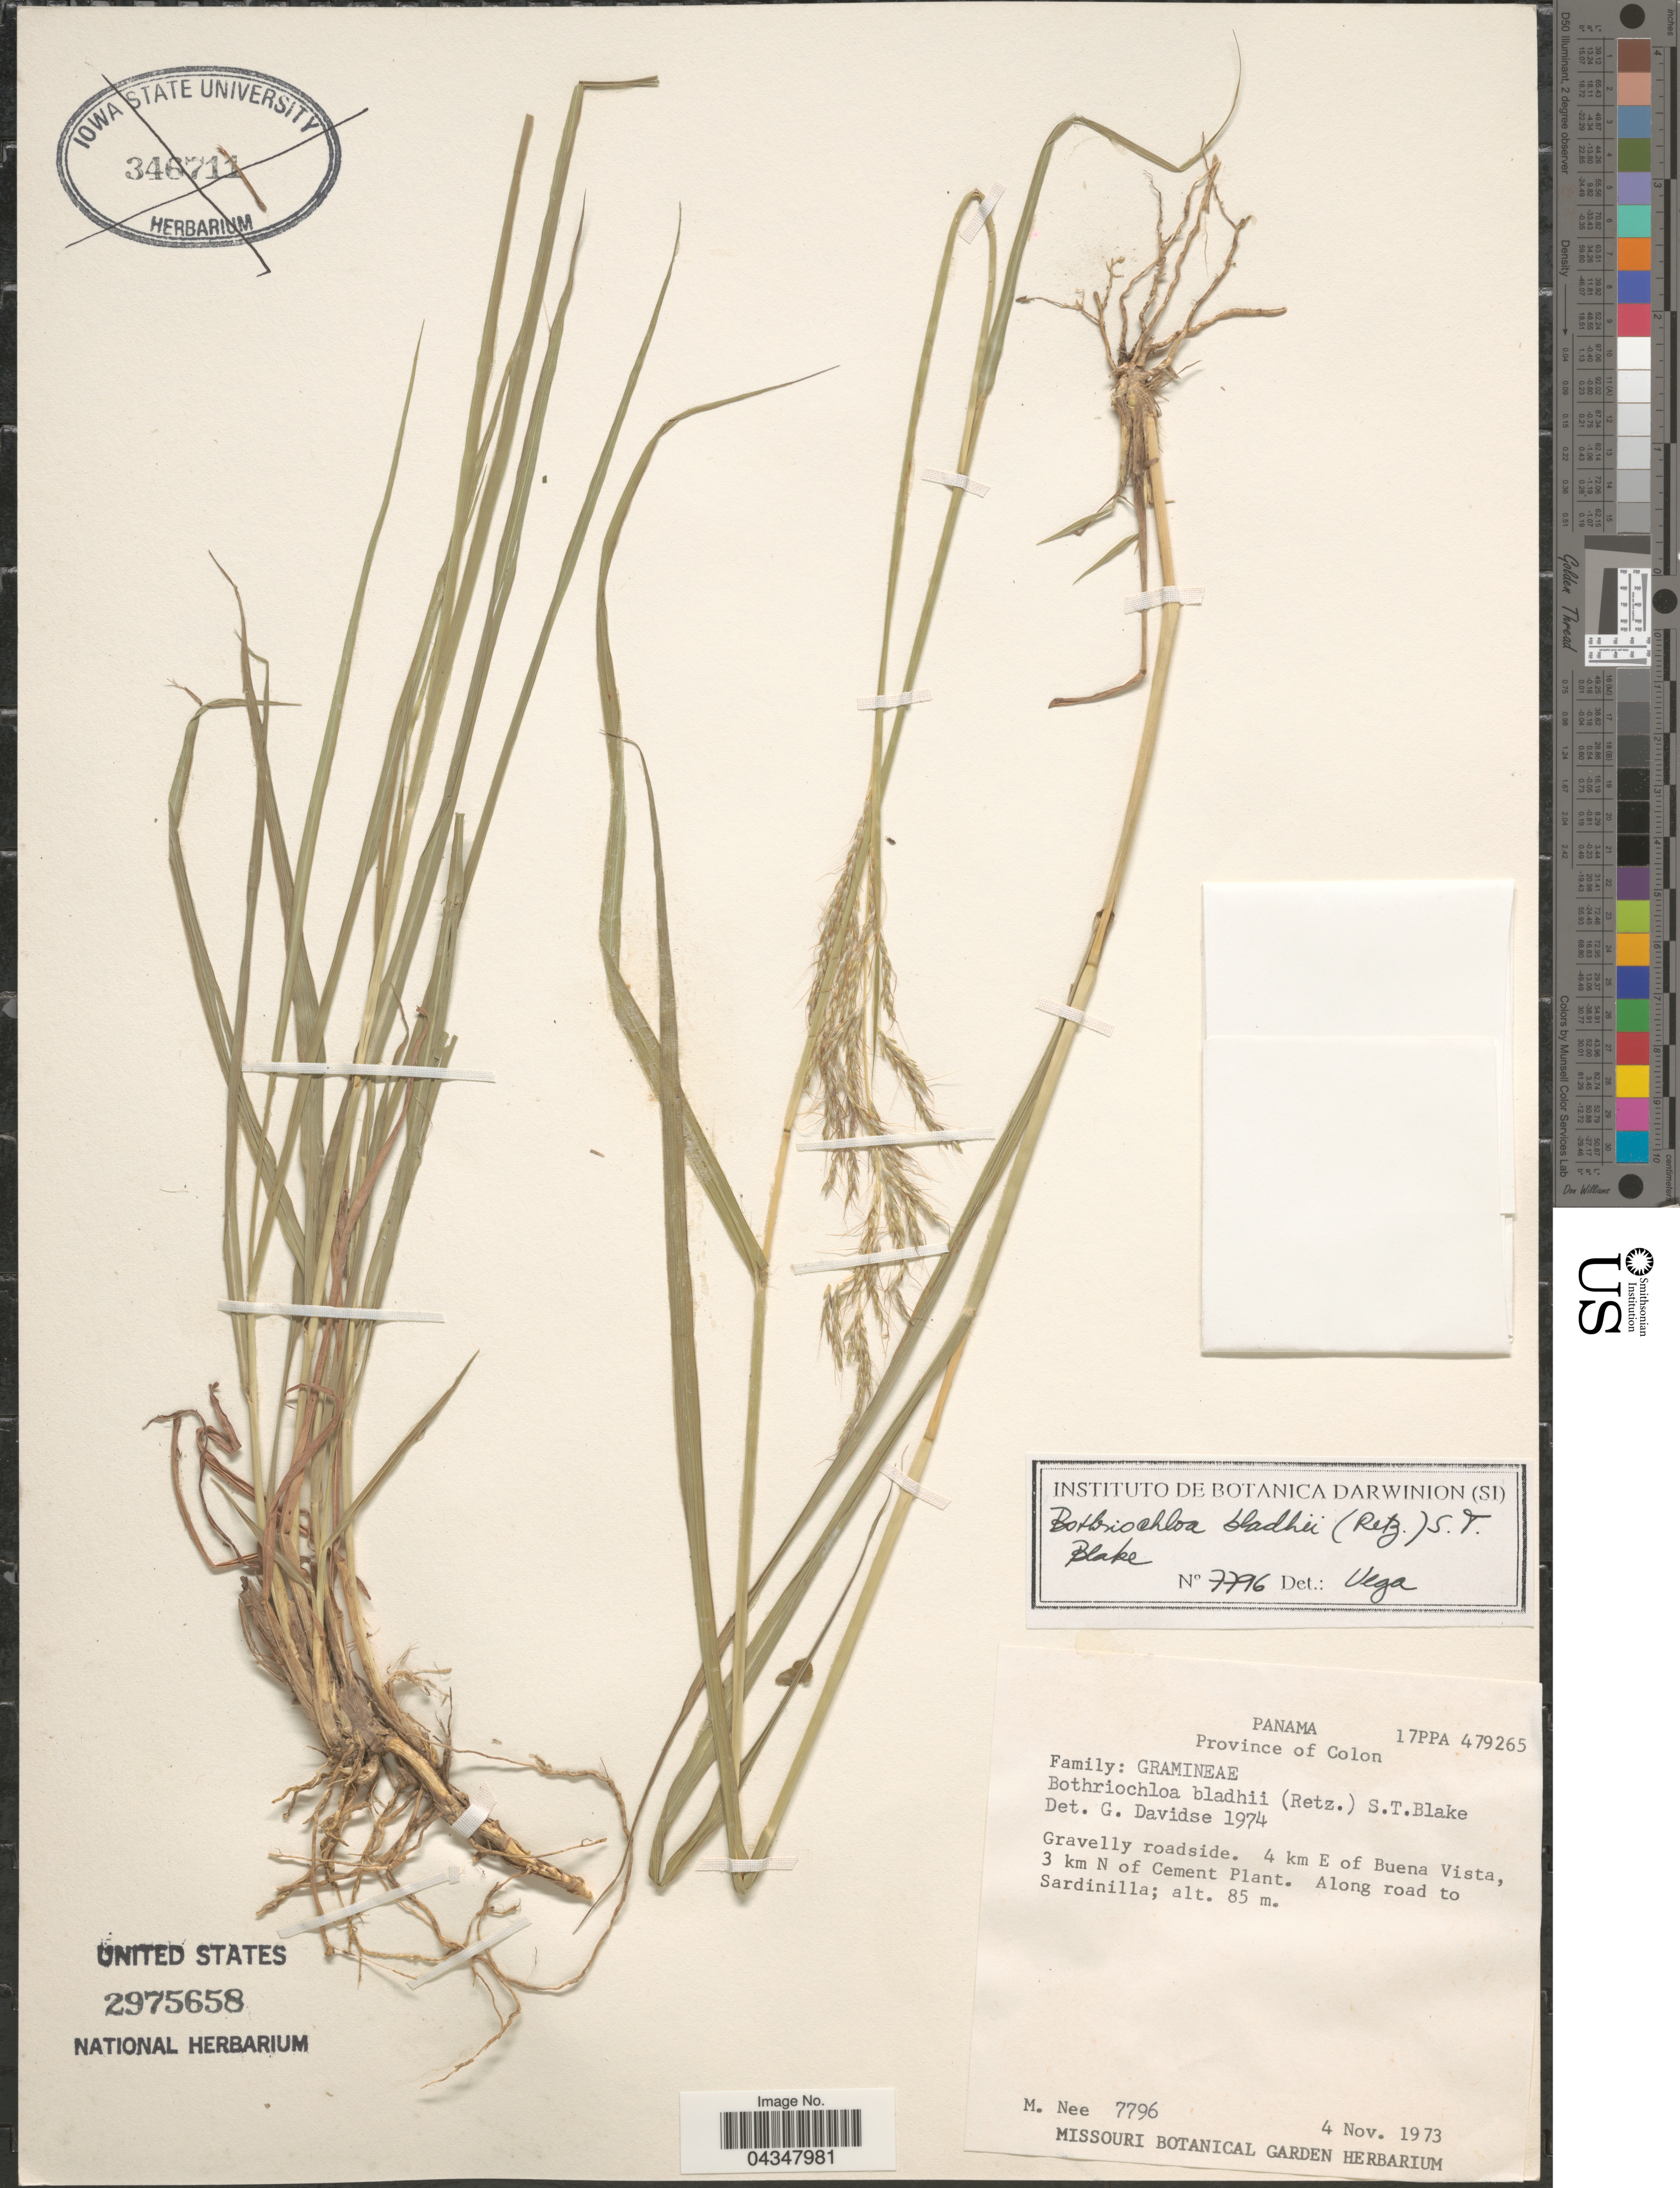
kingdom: Plantae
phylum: Tracheophyta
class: Liliopsida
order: Poales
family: Poaceae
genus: Bothriochloa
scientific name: Bothriochloa bladhii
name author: (Retz.) S.T. Blake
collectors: M. Nee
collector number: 7796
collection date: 1973-11-04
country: Panama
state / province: Colón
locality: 4 km E of Buena Vista, 3 km N of Cement Plant. Along road to Sardinilla.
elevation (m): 85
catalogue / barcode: US 2975658